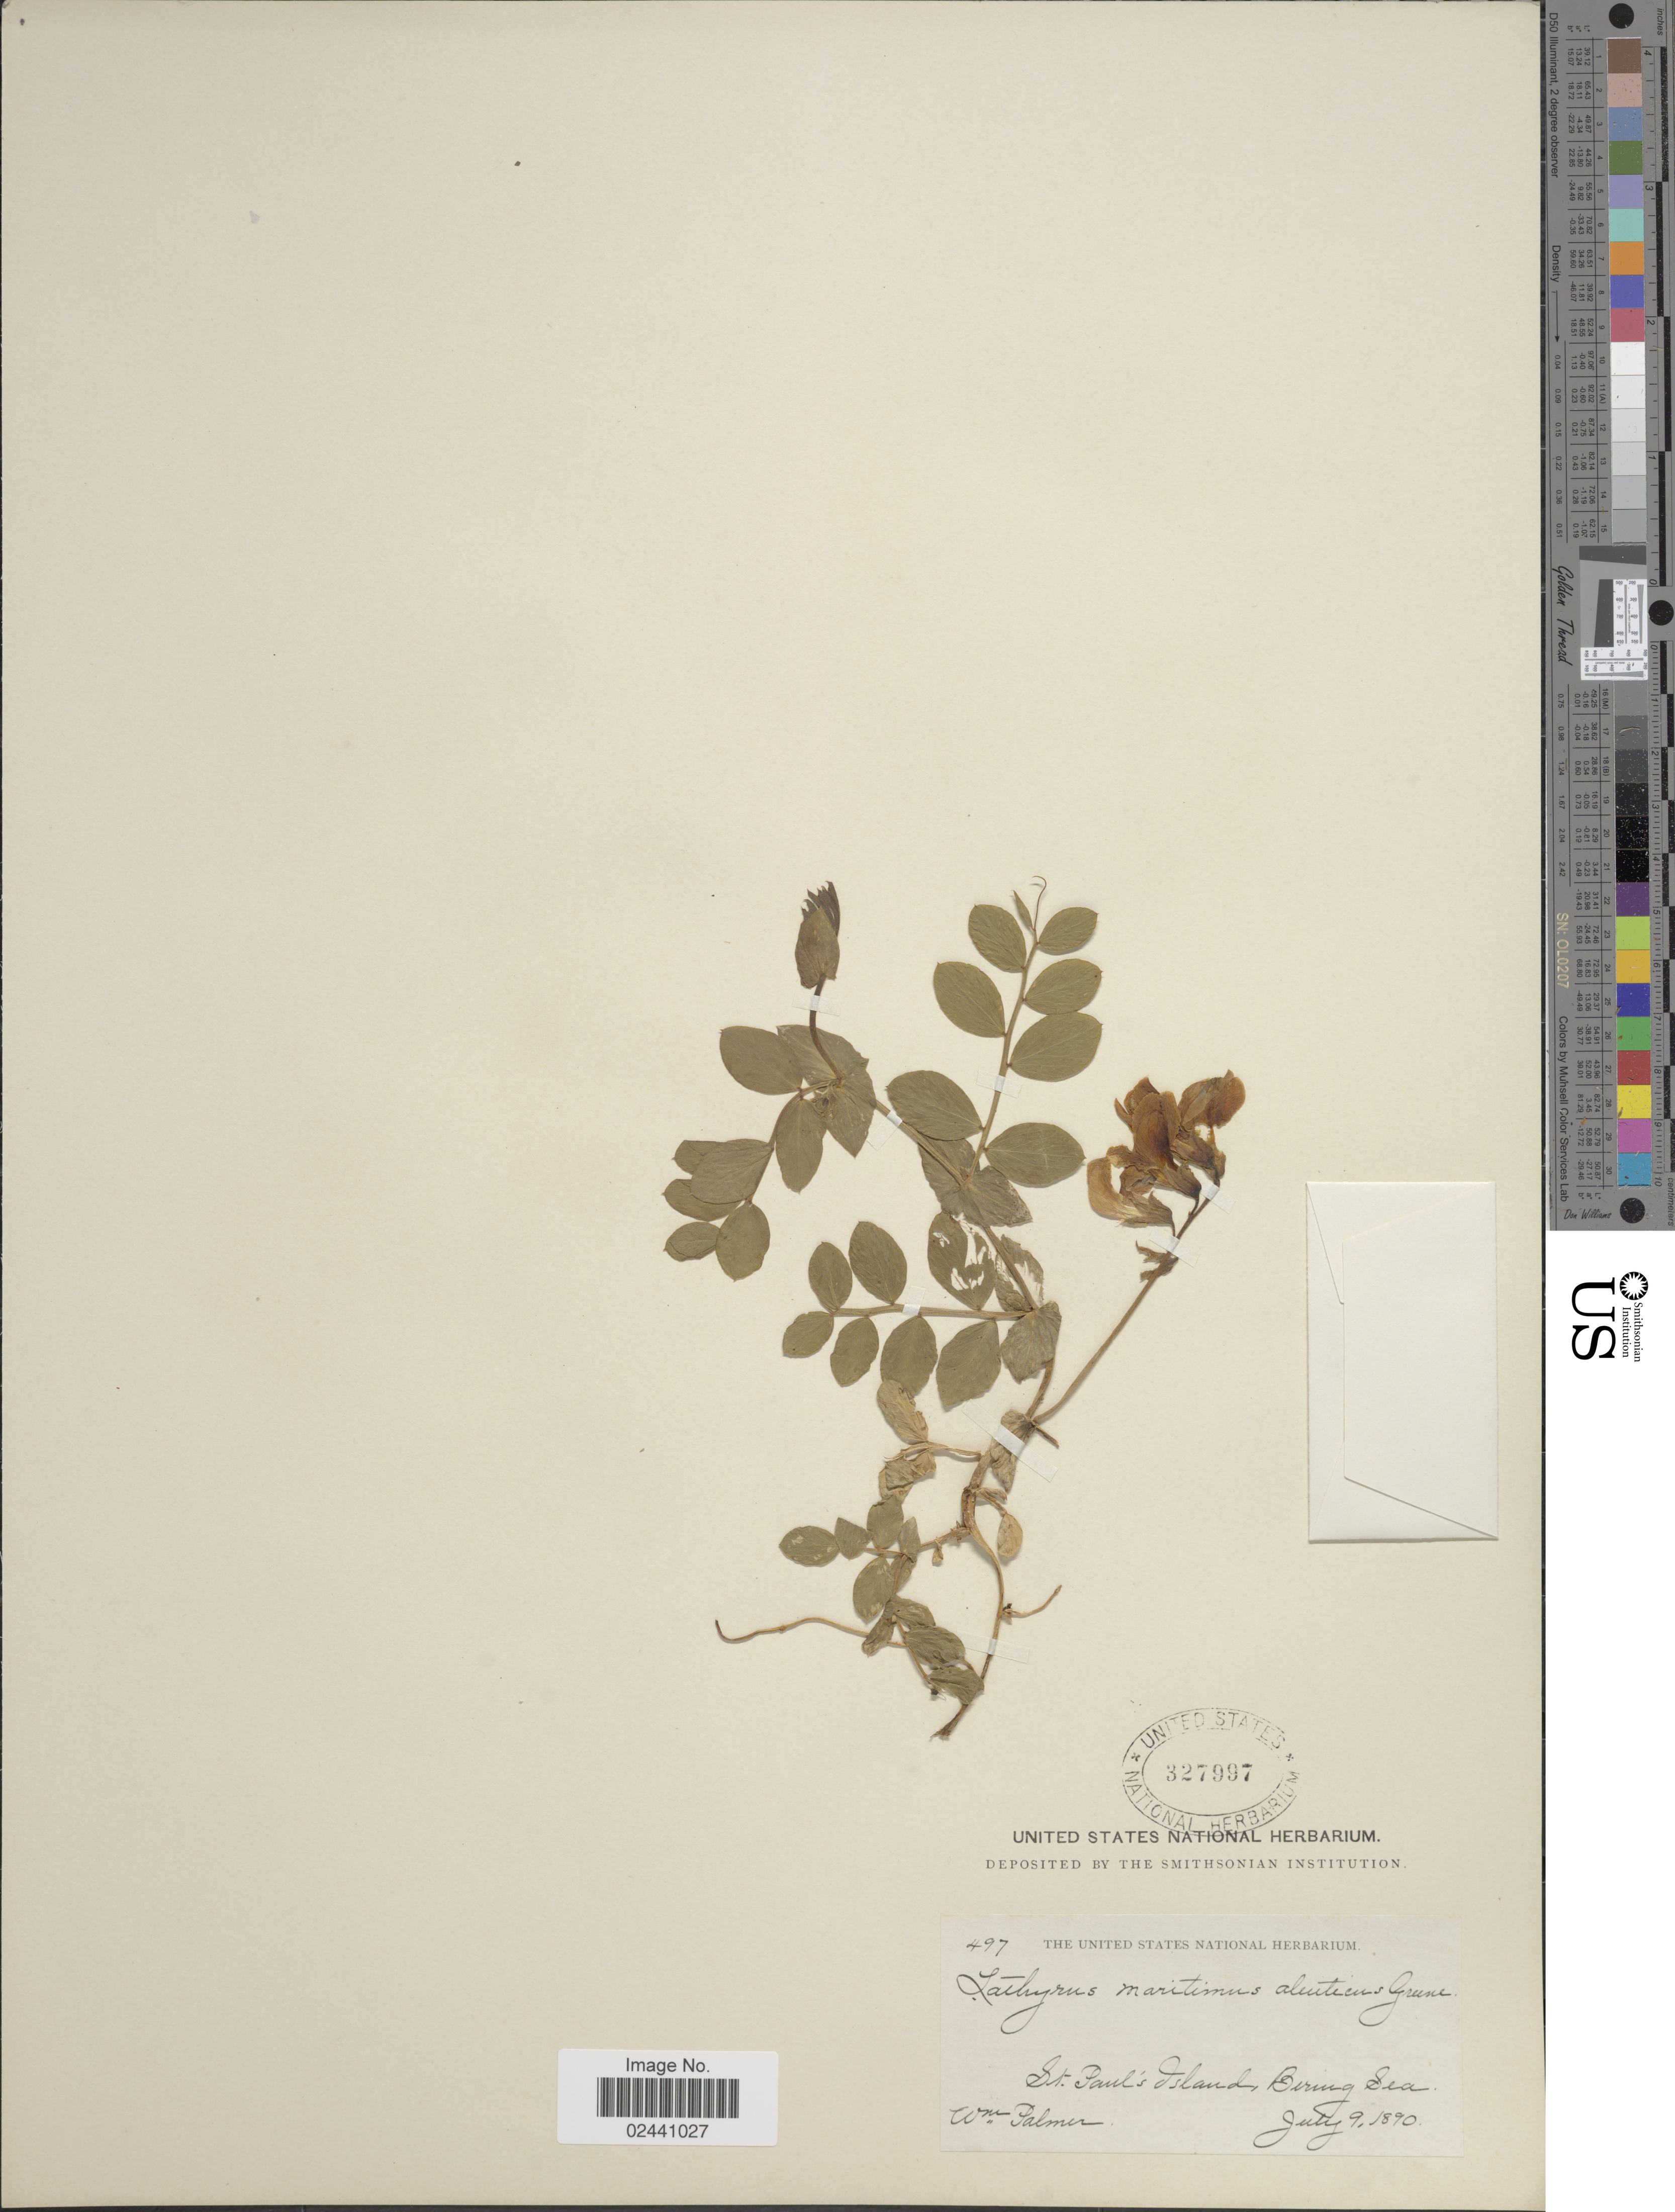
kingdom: Plantae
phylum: Tracheophyta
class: Magnoliopsida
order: Fabales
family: Fabaceae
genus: Lathyrus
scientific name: Lathyrus maritimus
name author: Torr.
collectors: W. Palmer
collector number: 497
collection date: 1890-07-09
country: United States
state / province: Alaska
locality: St. Paul's Island, Bering Sea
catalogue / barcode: US 327997